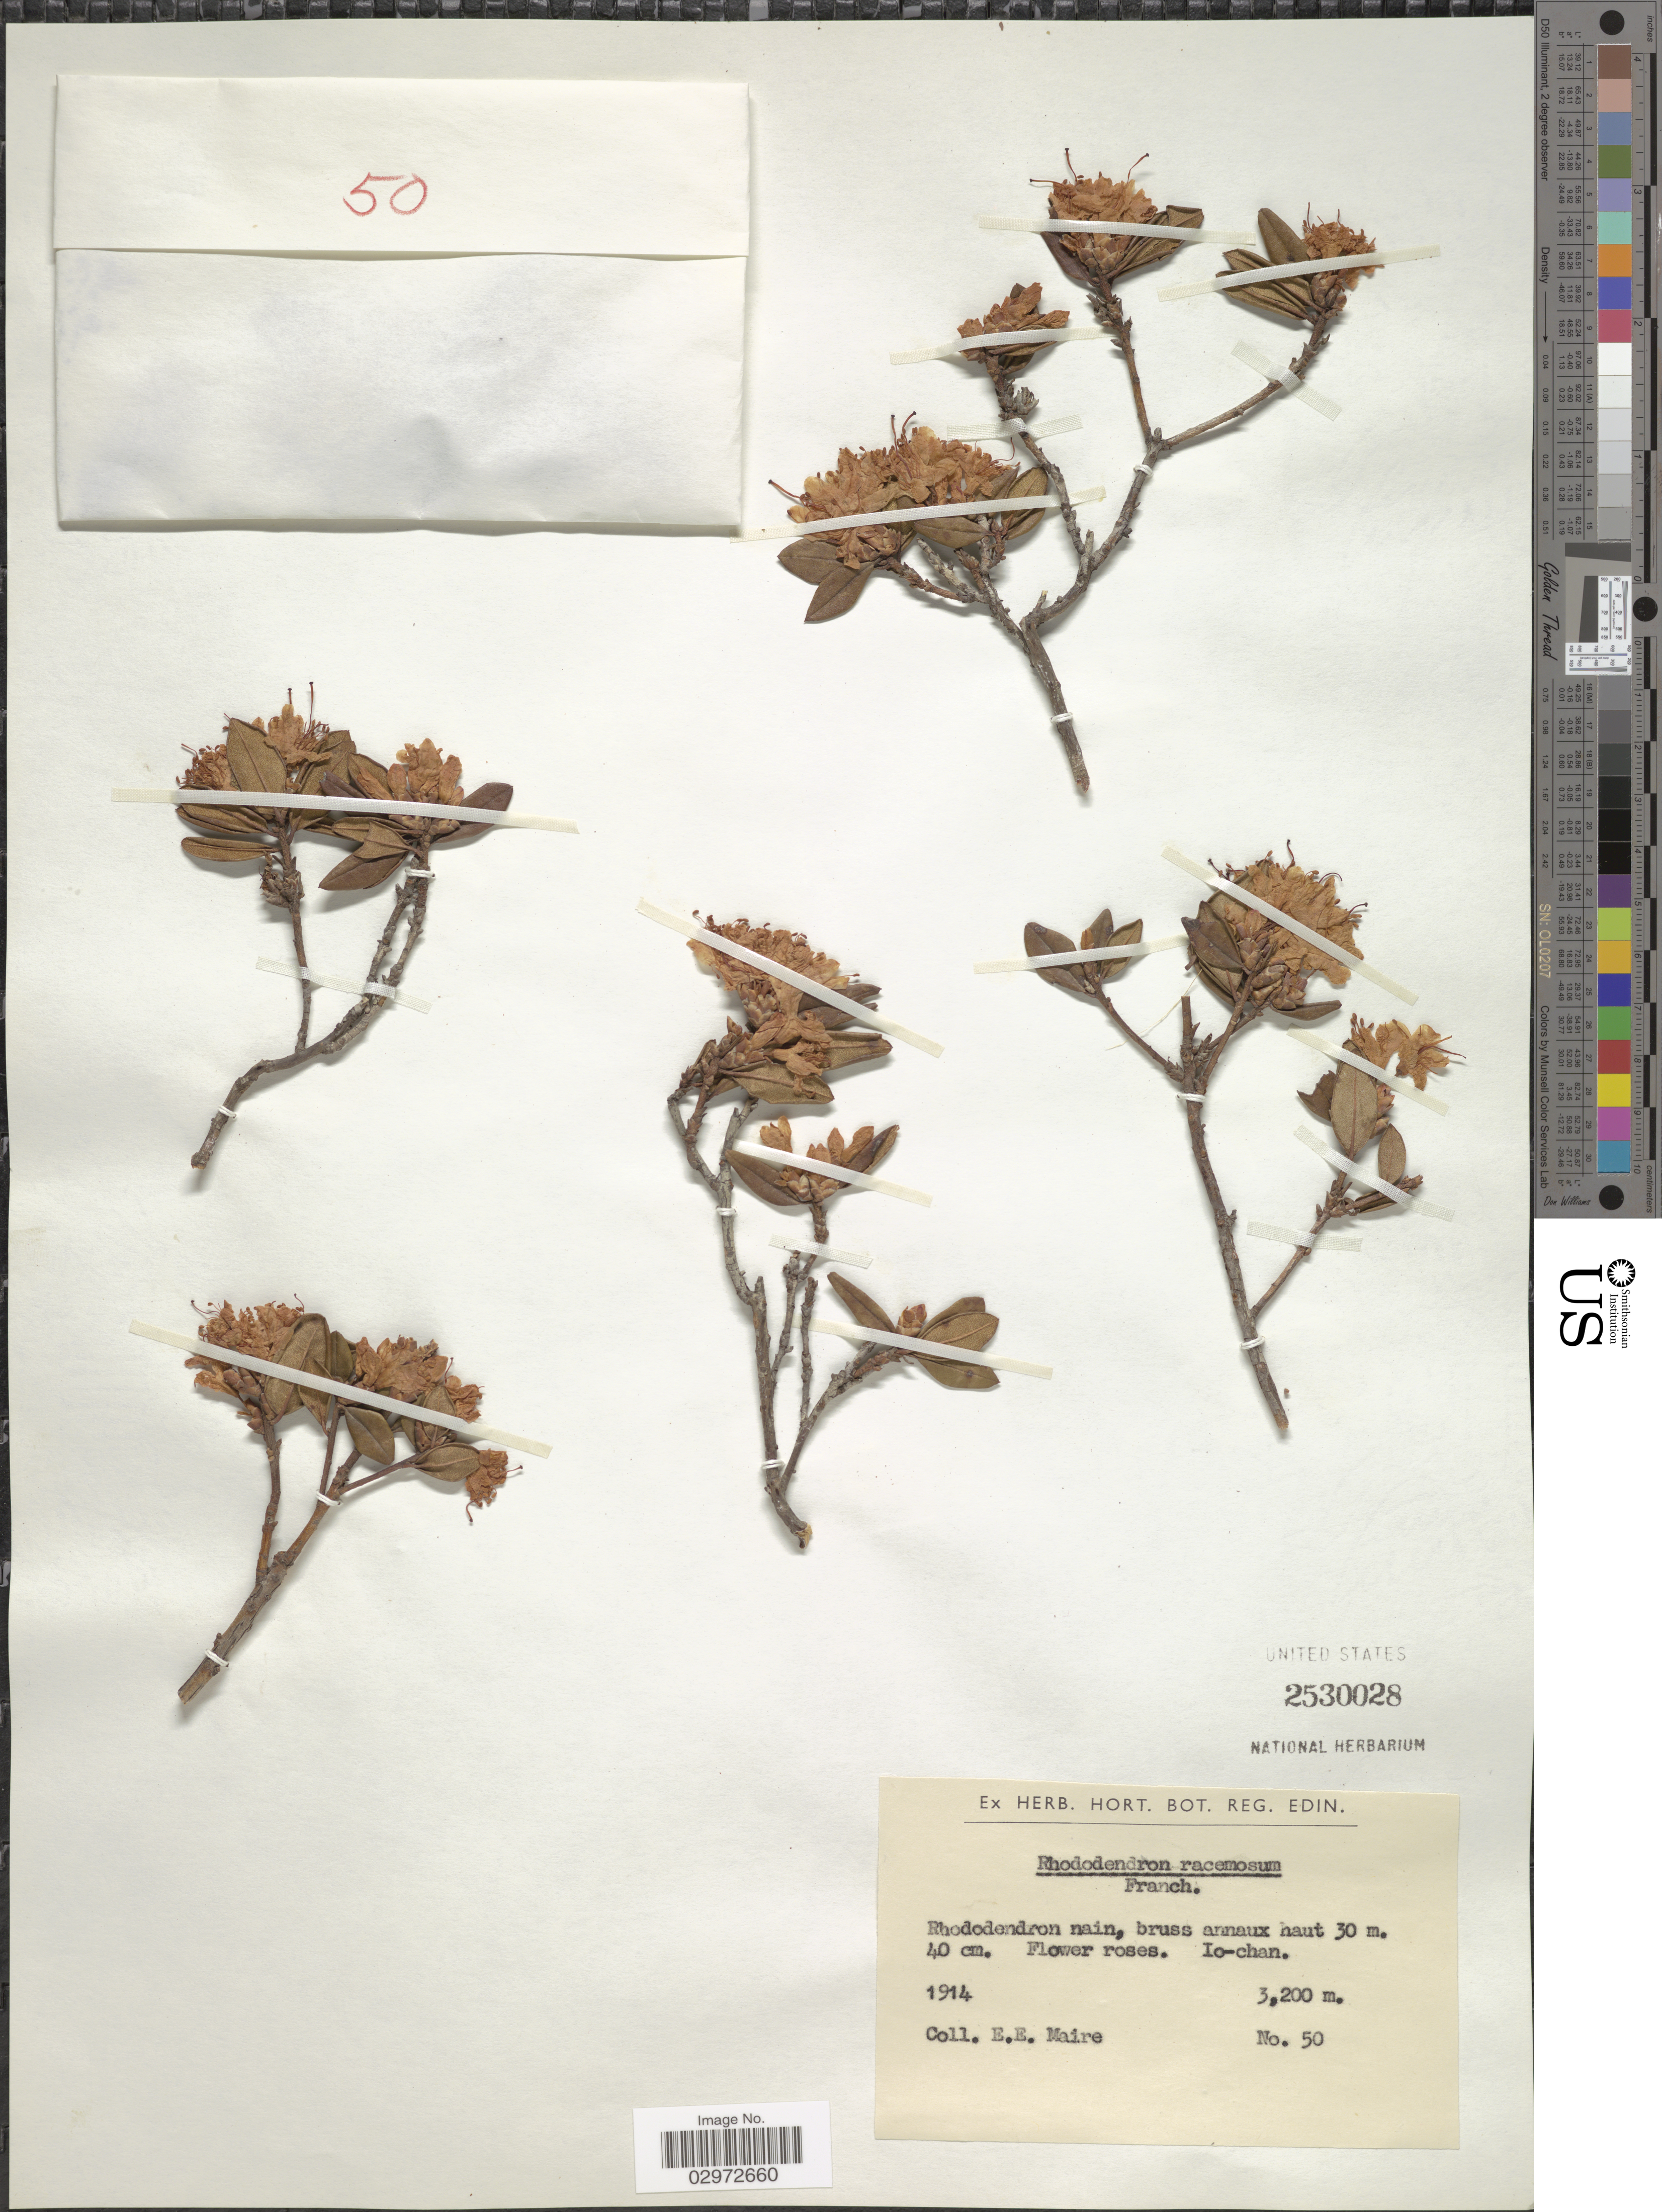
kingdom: Plantae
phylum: Tracheophyta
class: Magnoliopsida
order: Ericales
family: Ericaceae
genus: Rhododendron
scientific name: Rhododendron racemosum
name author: Franch.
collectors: E. E. Maire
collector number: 50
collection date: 1914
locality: Io-chan.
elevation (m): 3200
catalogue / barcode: US 2530028